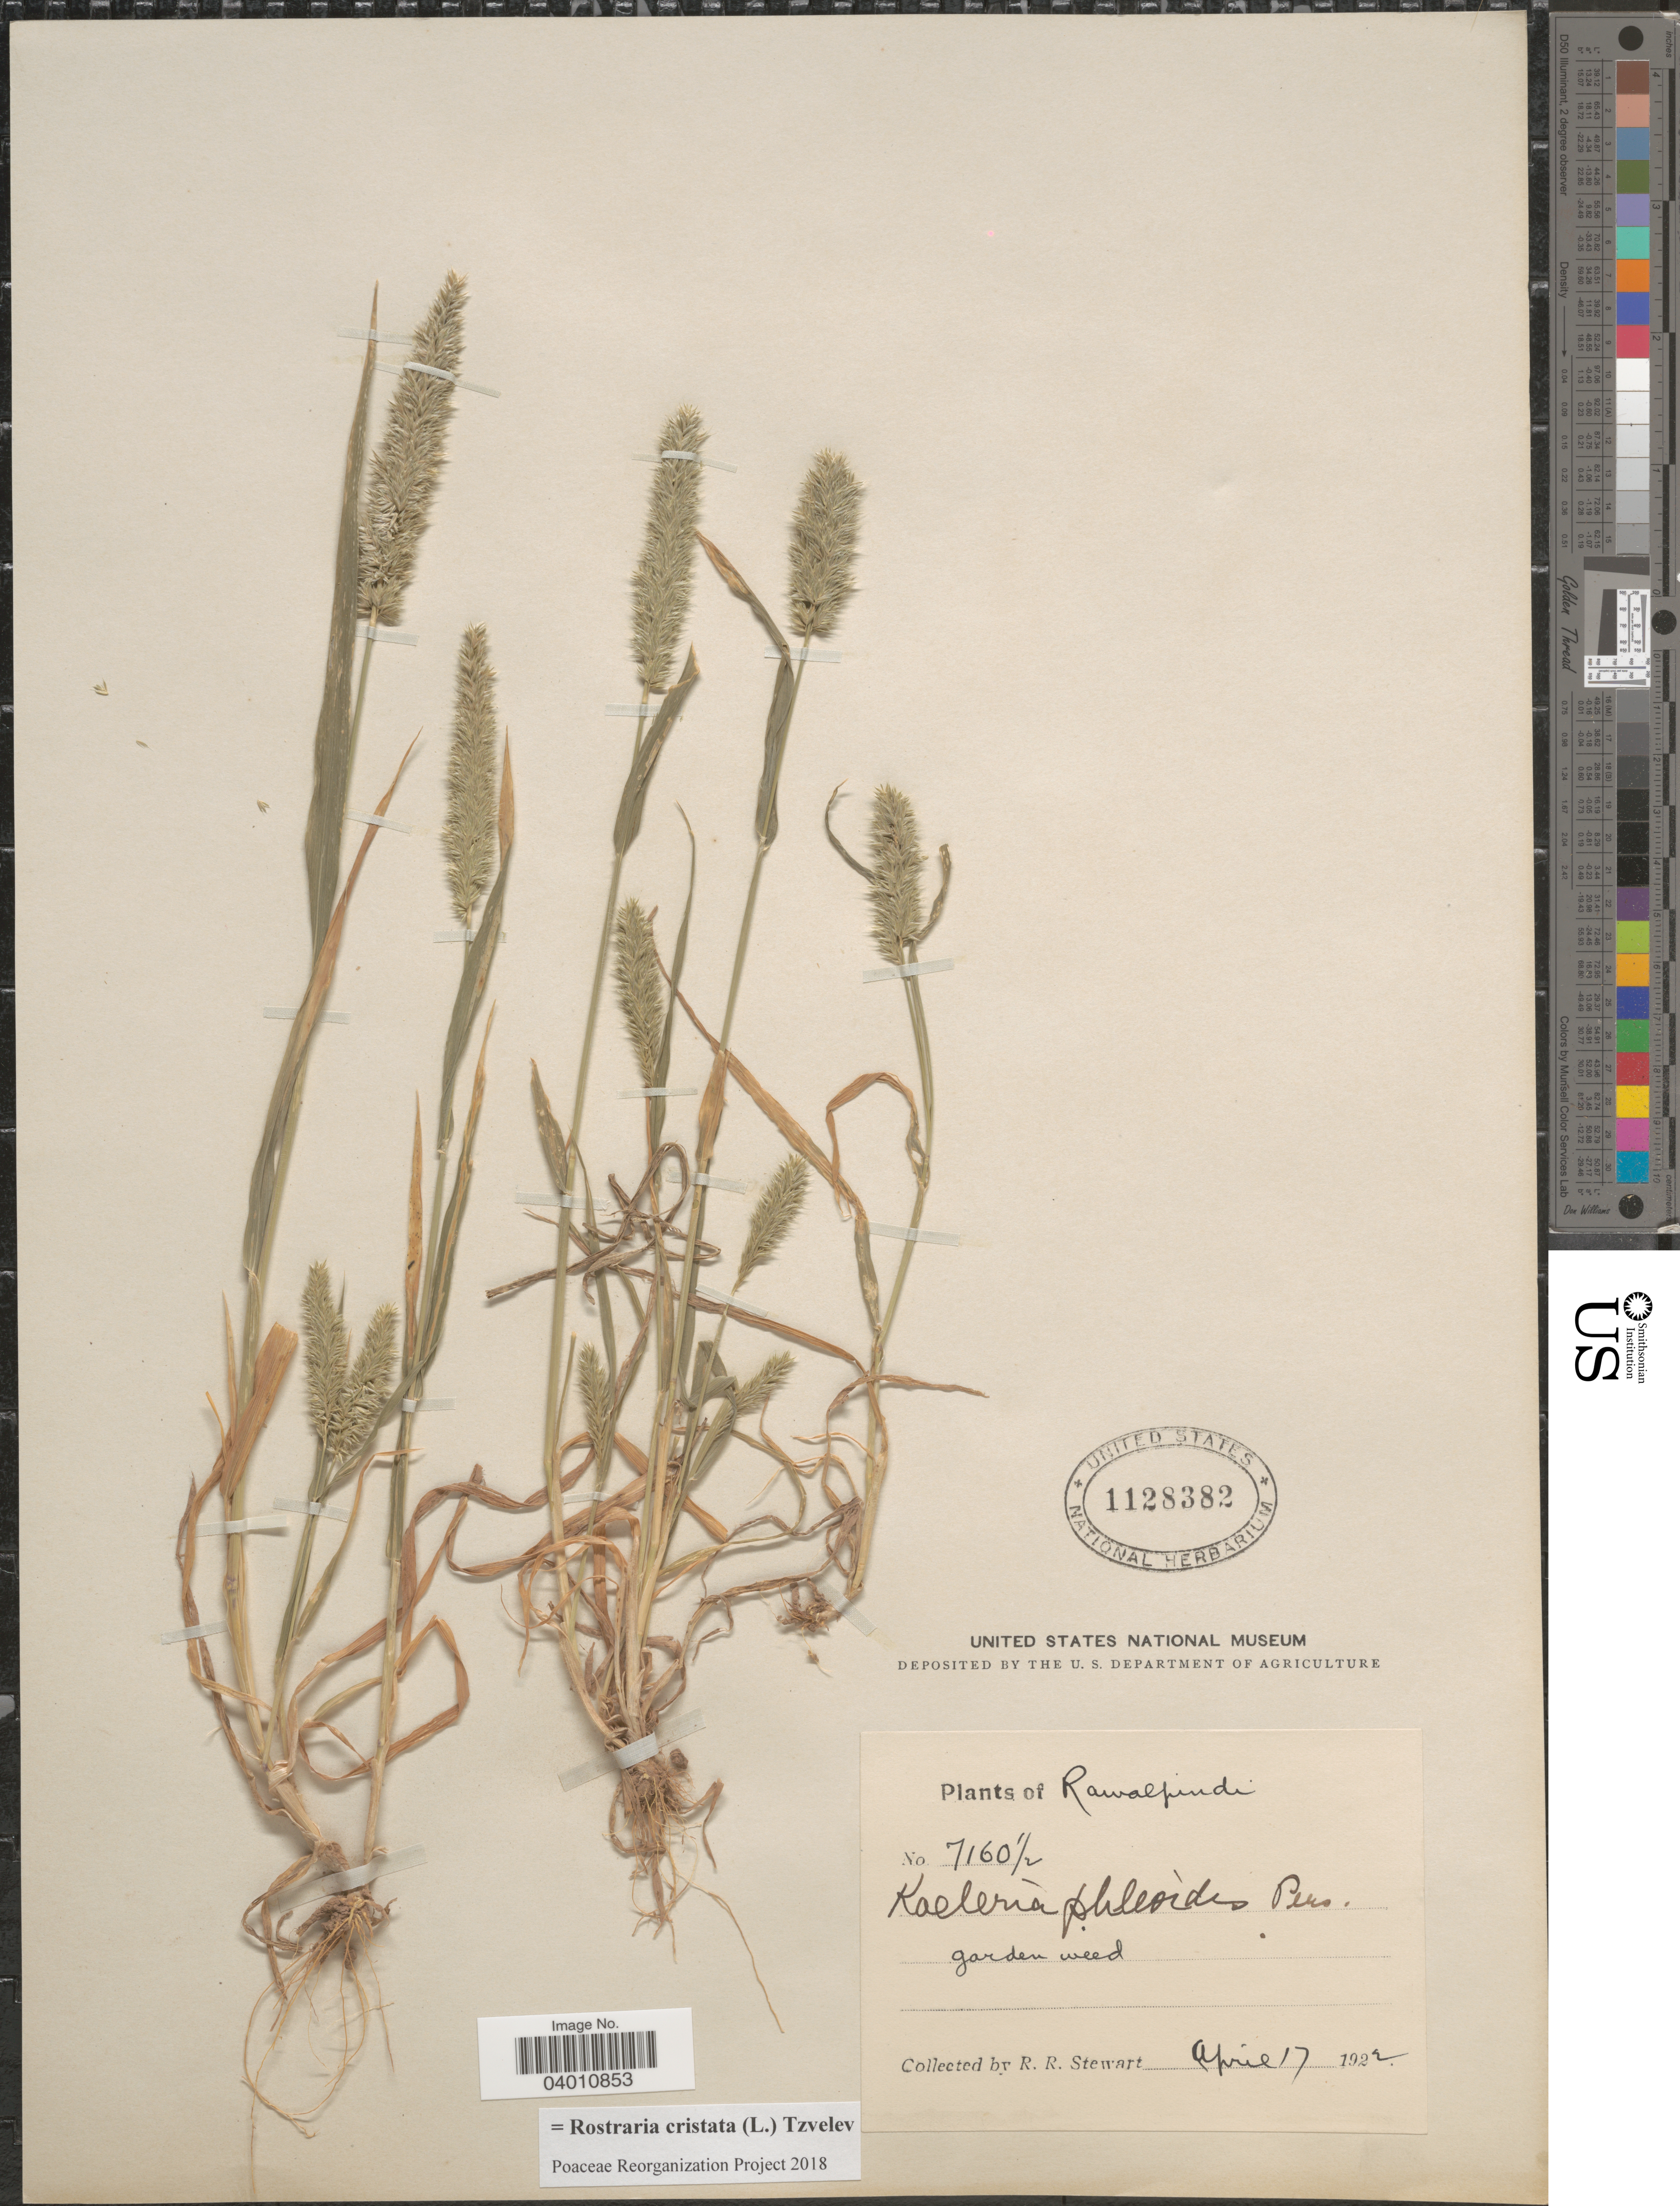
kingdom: Plantae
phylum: Tracheophyta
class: Liliopsida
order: Poales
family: Poaceae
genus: Rostraria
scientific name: Rostraria cristata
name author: (L.) Tzvelev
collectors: R. Stewart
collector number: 7160½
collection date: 1922-04-17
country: Pakistan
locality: Rawalpindi. Garden weed.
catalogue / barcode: US 1128382